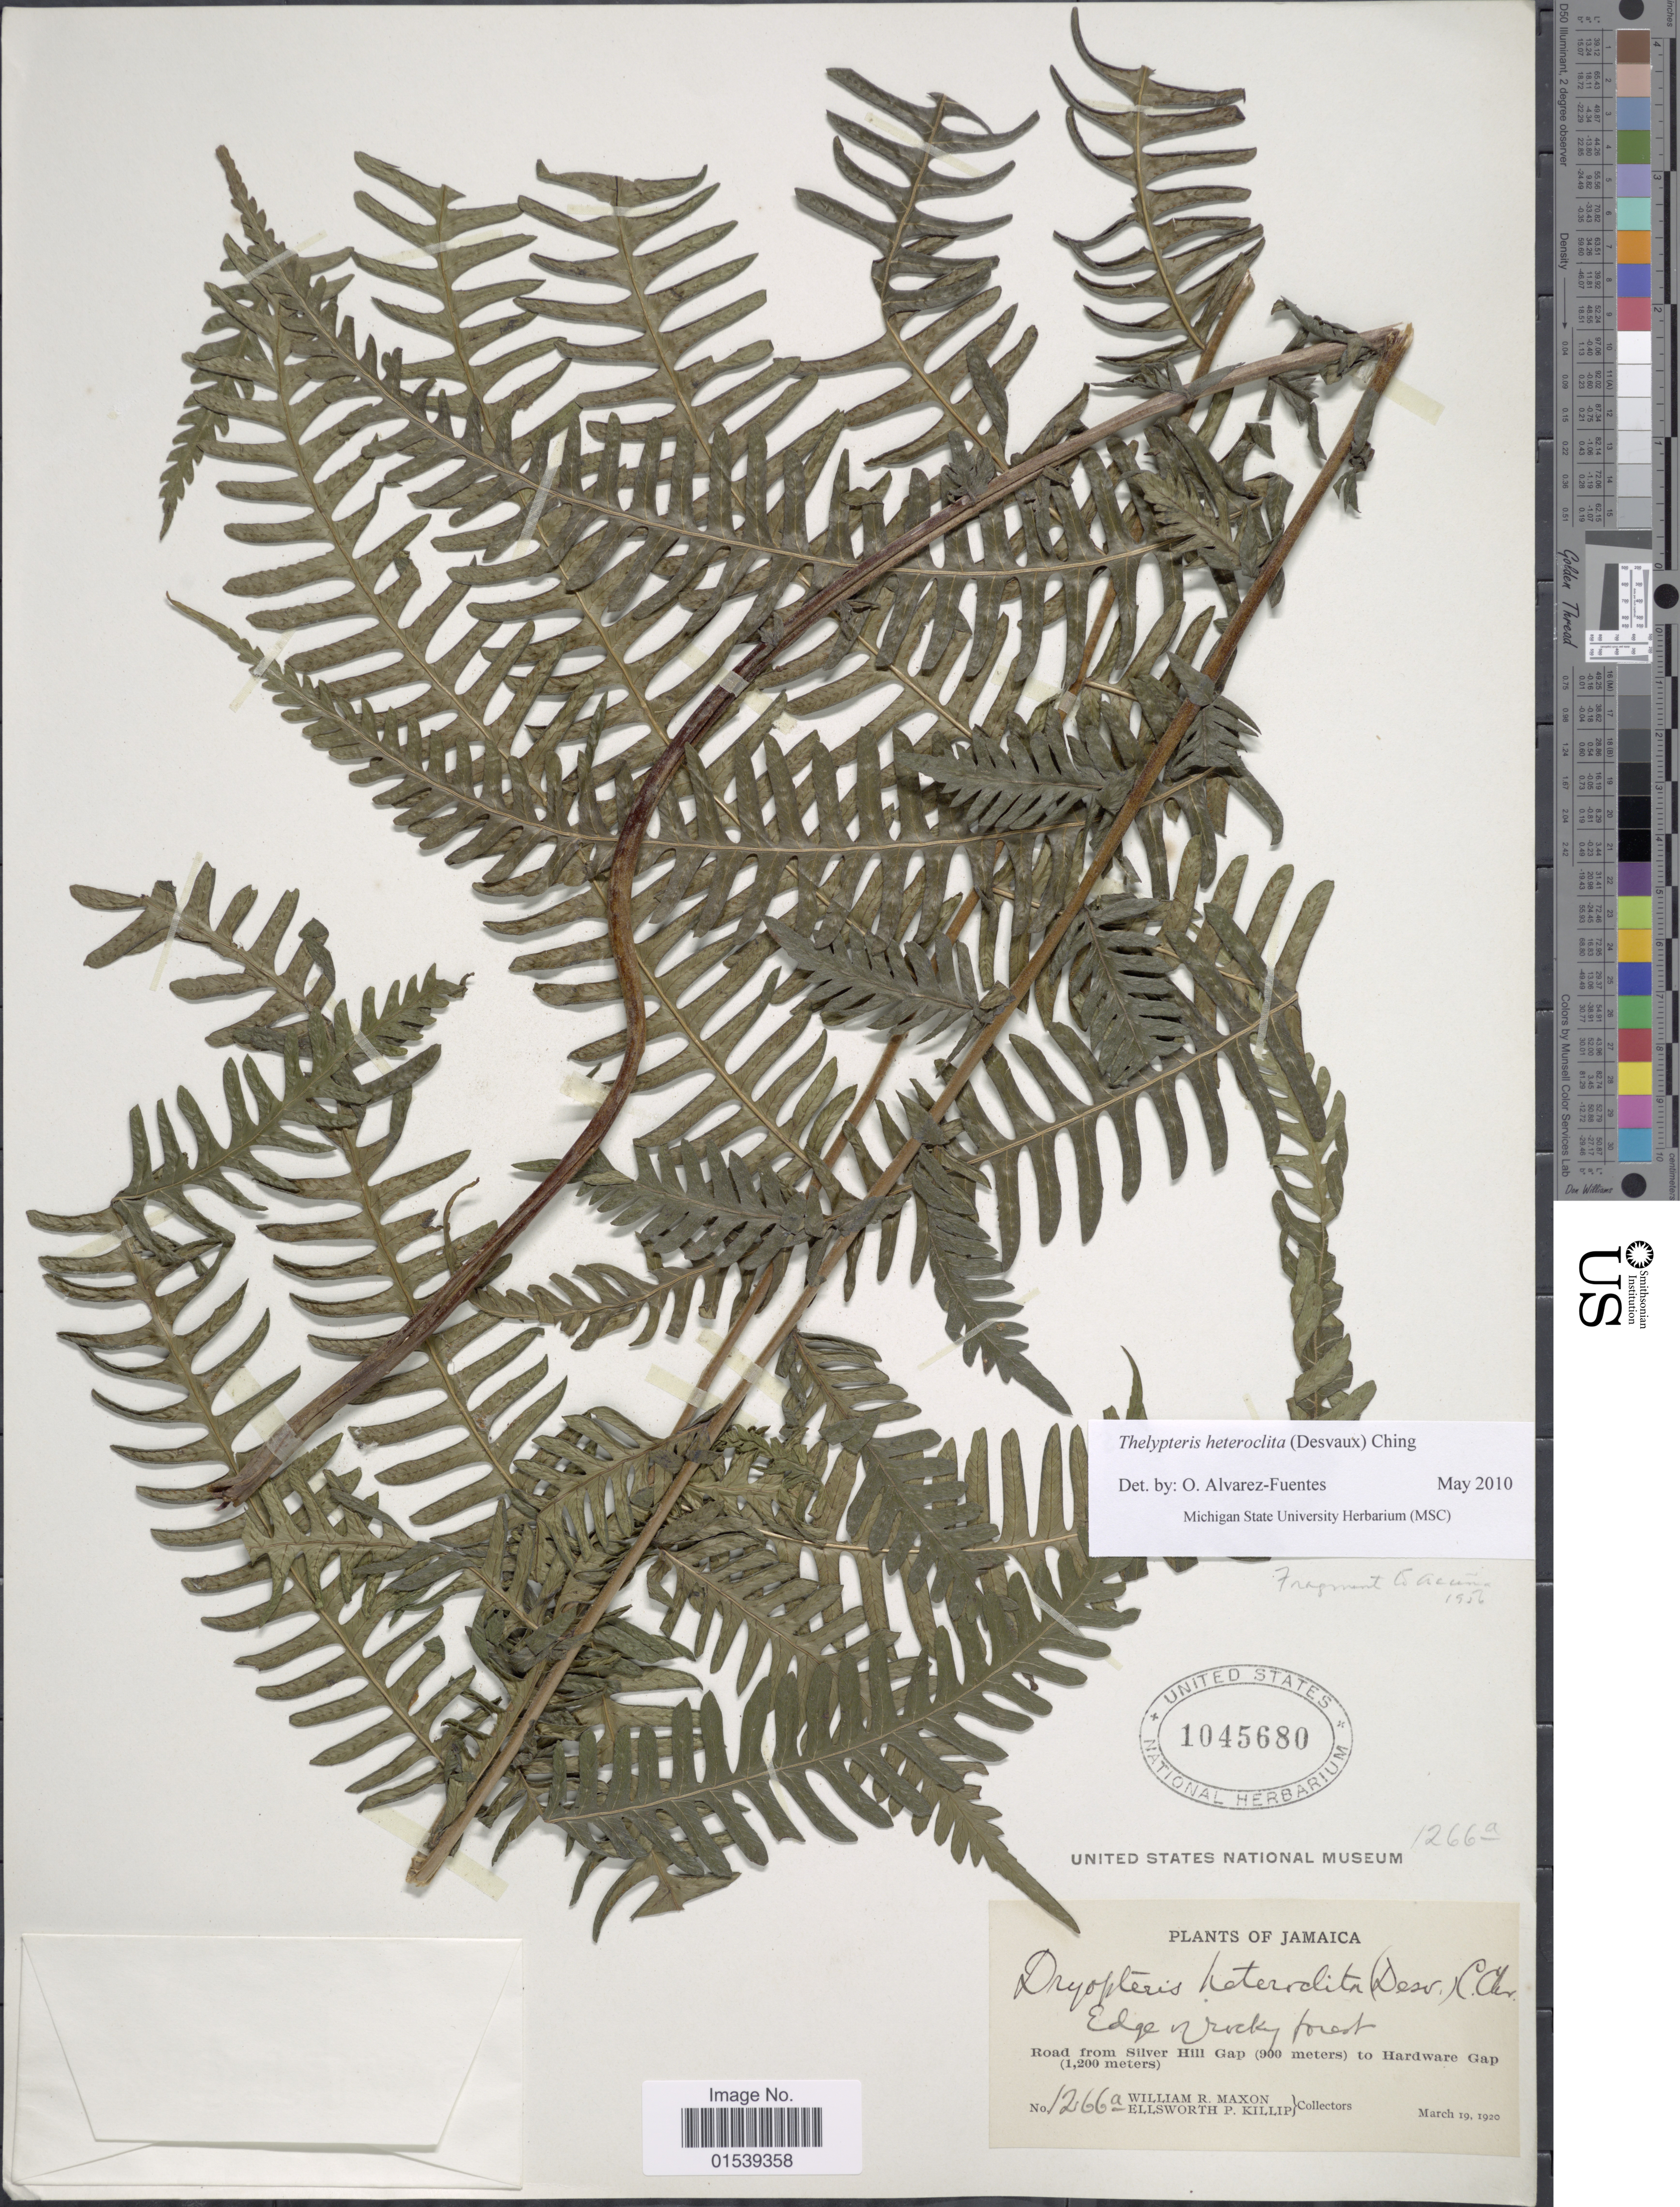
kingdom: Plantae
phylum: Tracheophyta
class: Polypodiopsida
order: Polypodiales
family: Thelypteridaceae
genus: Amauropelta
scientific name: Amauropelta heteroclita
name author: (Desv.) Pic. Serm.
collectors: W. R. Maxon & E. P. Killip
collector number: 1266a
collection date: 1920-03-19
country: Jamaica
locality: Road from Silver Hill Gap to Hardware Gap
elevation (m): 900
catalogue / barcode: US 1045680